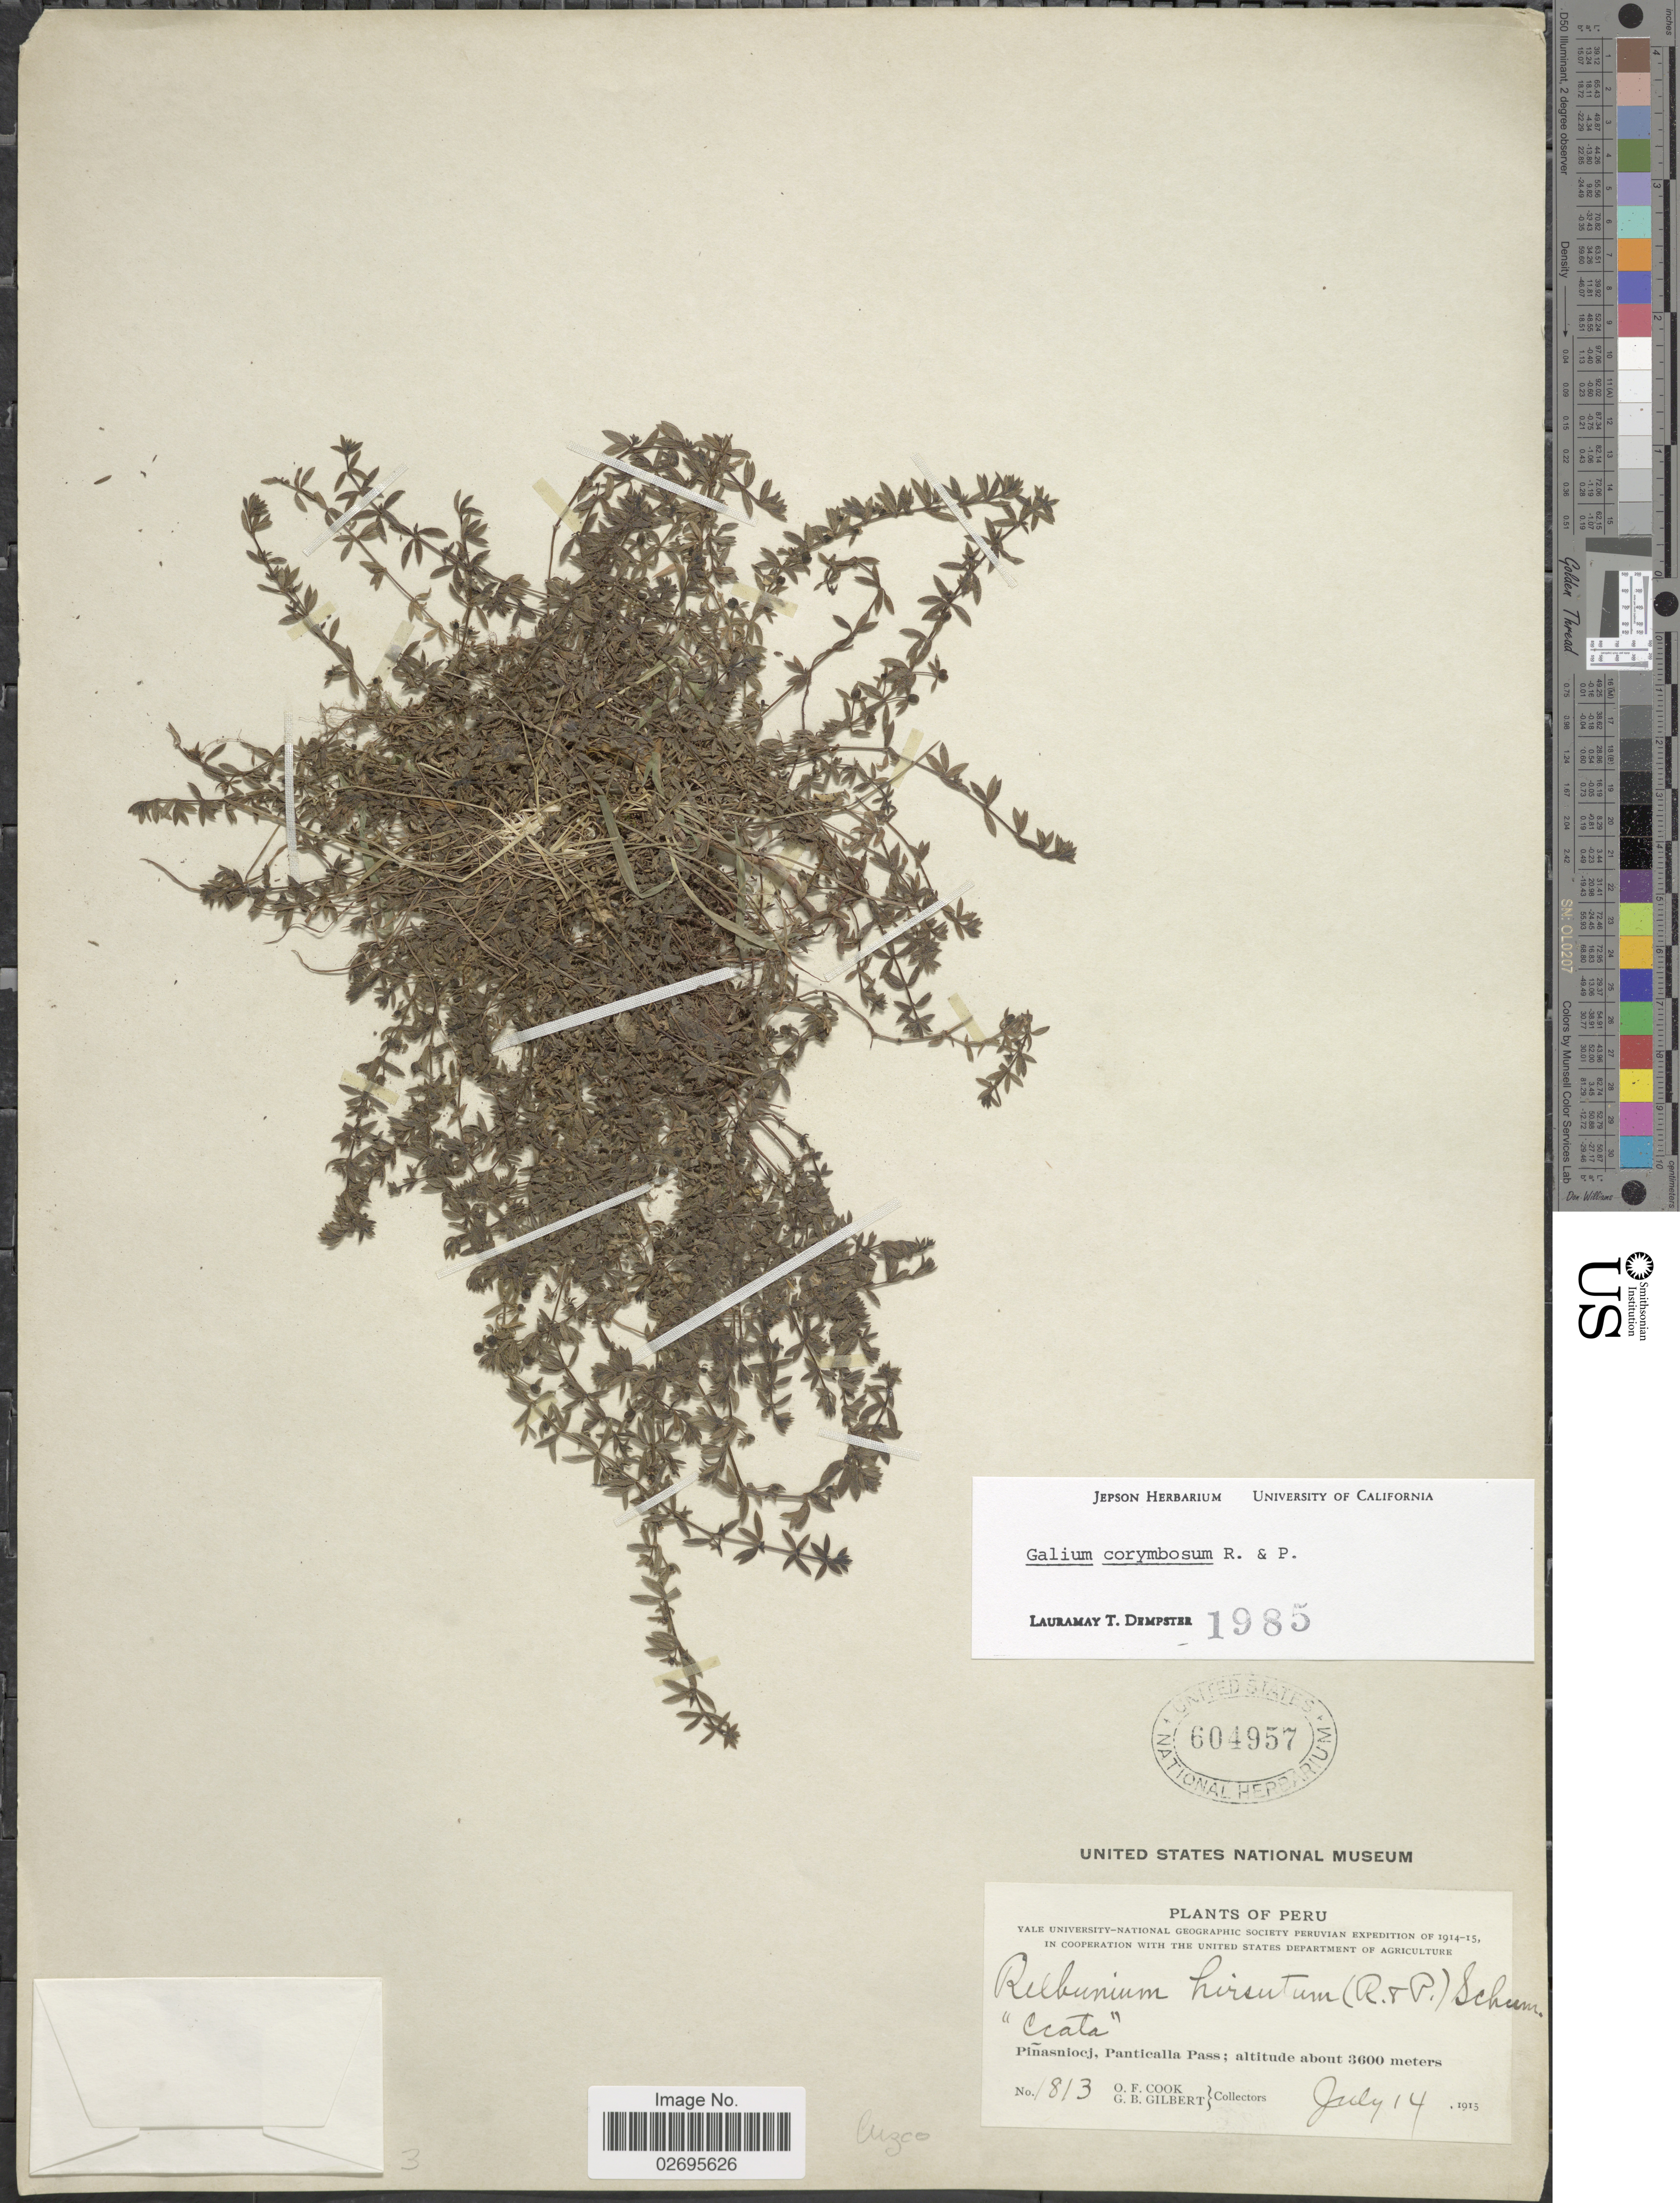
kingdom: Plantae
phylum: Tracheophyta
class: Magnoliopsida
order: Gentianales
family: Rubiaceae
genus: Galium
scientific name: Galium corymbosum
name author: Ruiz & Pav.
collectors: O. F. Cook & G. B. Gilbert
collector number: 1813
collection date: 1915-07-14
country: Peru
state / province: Cusco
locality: Cuzco, 'Ccata', Piñasniocj, Panticalla Pass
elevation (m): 3600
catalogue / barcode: US 604957